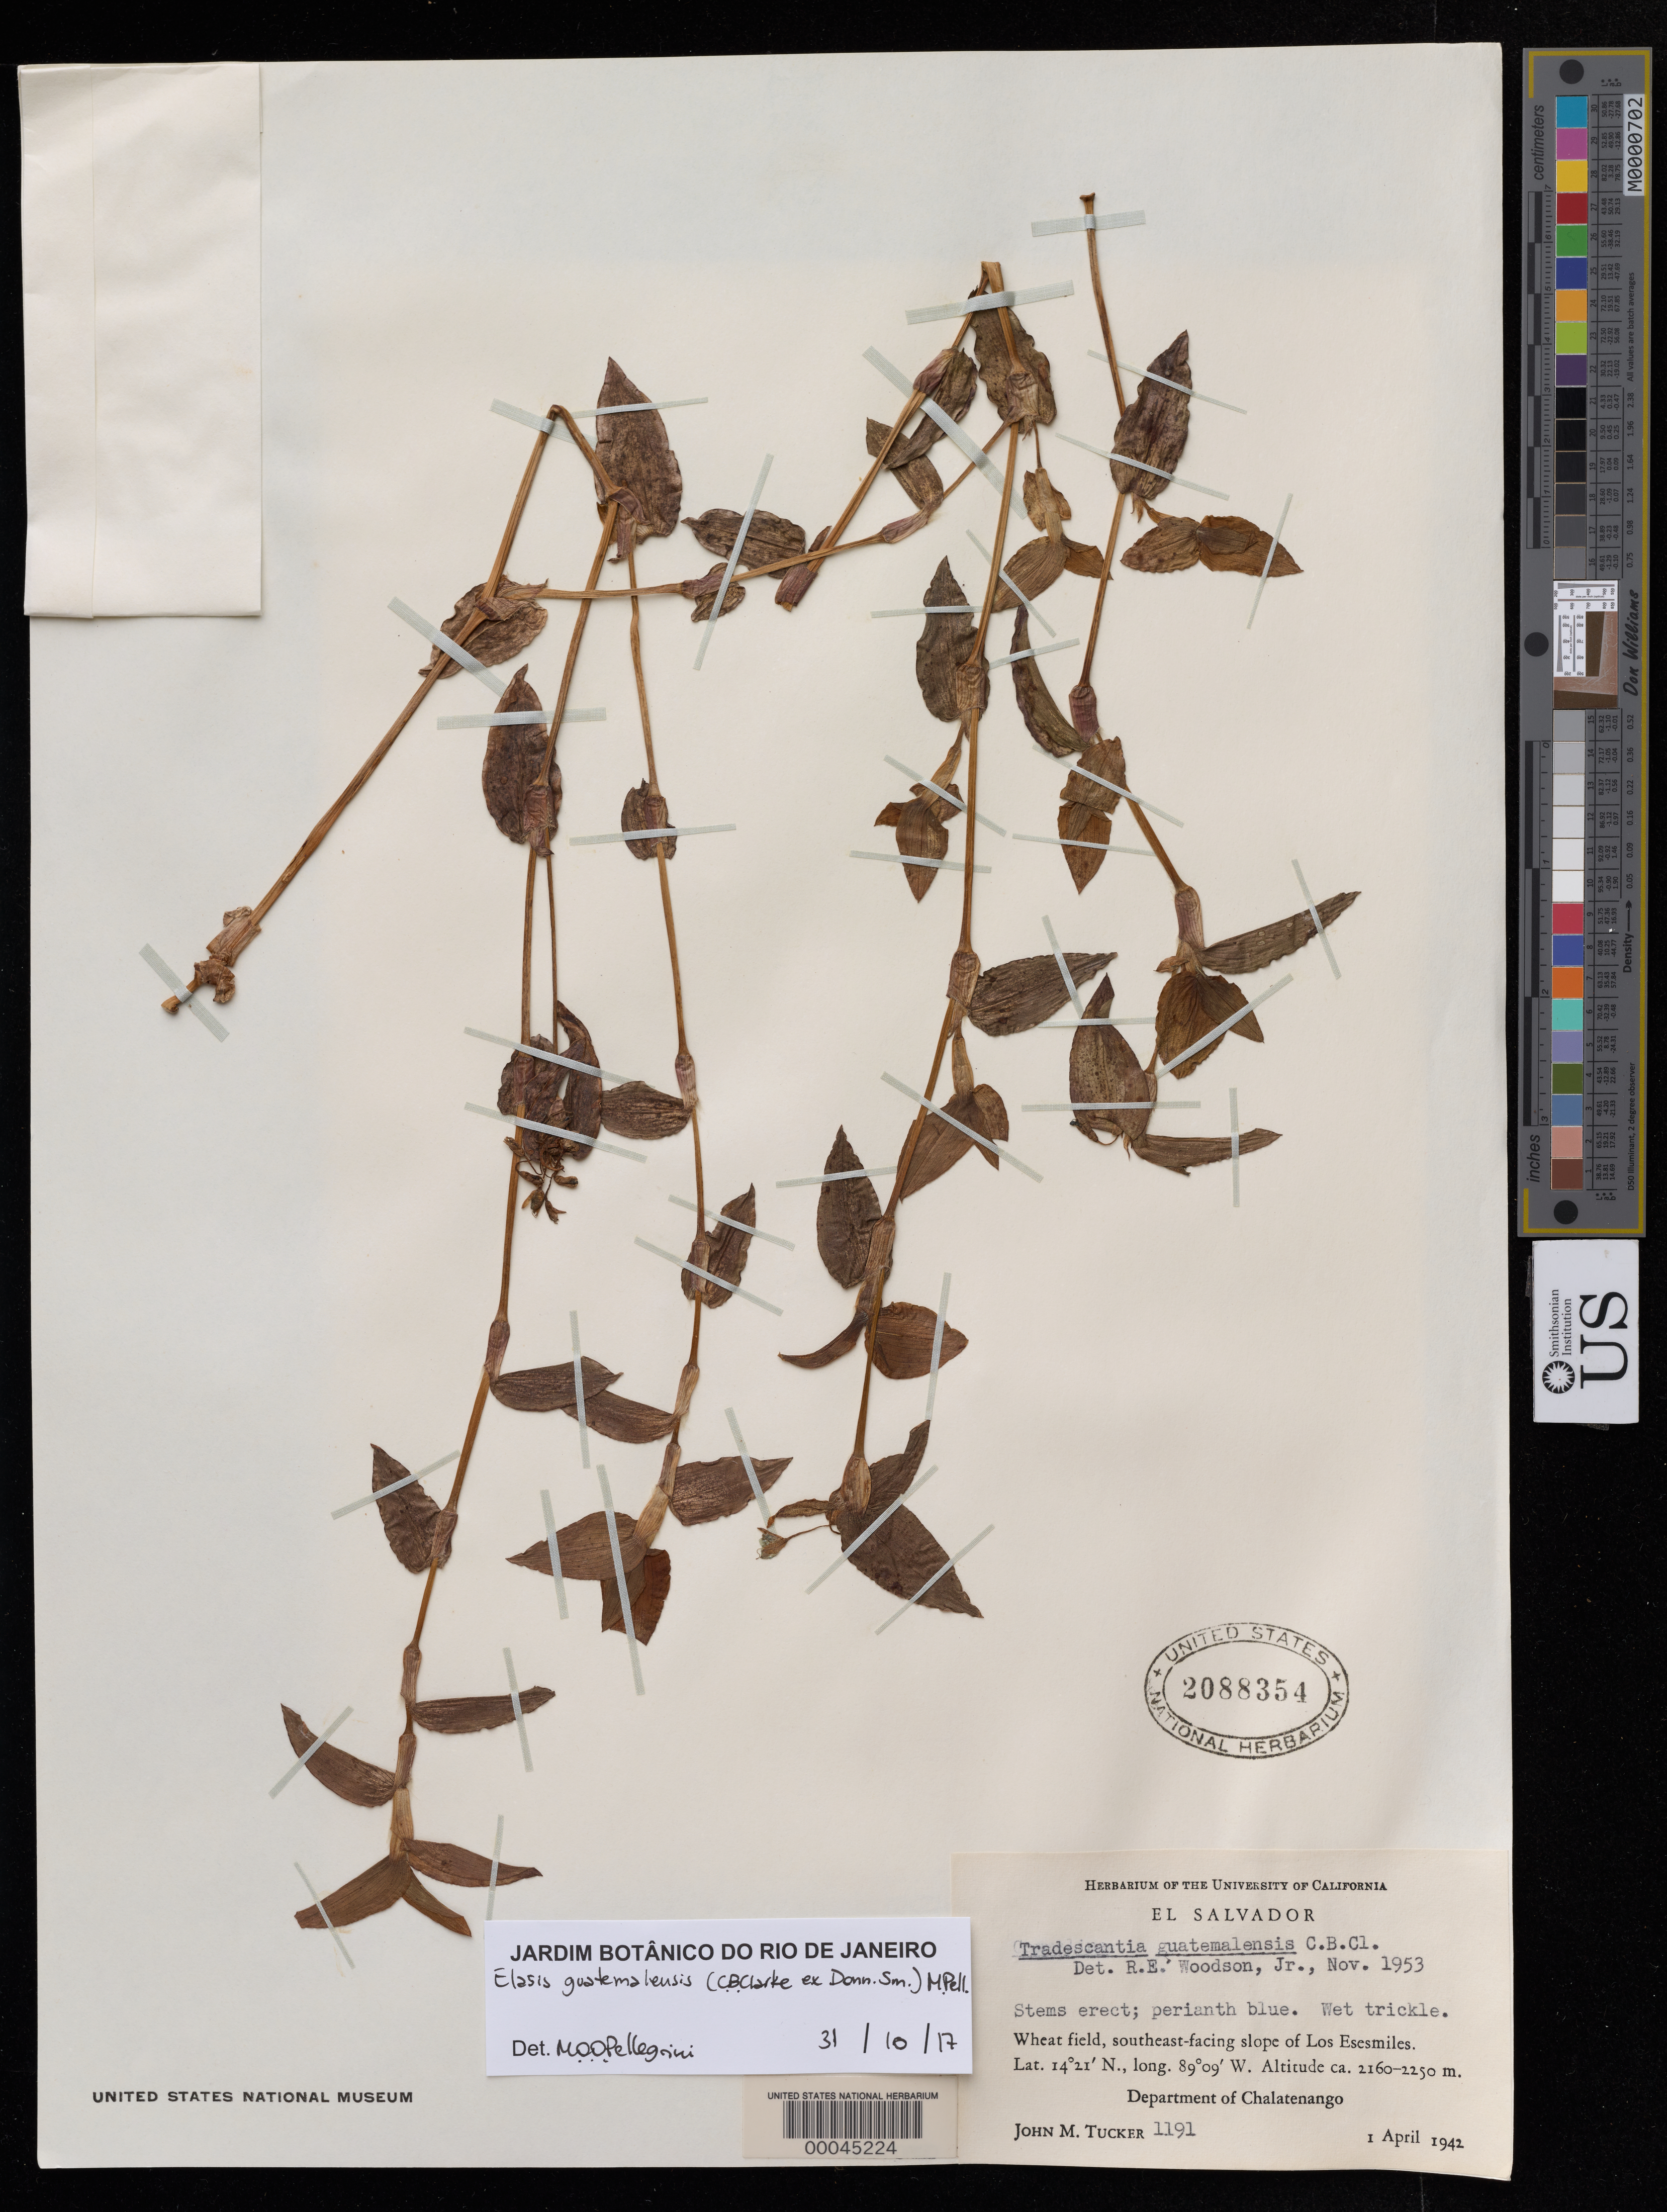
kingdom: Plantae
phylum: Tracheophyta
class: Liliopsida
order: Commelinales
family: Commelinaceae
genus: Elasis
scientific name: Elasis guatemalensis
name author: (C.B. Clarke ex Donn. Sm.) M. Pell.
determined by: Pellegrini, M. O. de Oliveira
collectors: J. M. Tucker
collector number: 1191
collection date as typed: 01 Apr 1942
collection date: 1942-04-01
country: El Salvador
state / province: Chalatenango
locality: Los esesmiles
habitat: Wet area of wheatfield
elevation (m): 2160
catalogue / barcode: US 2088354